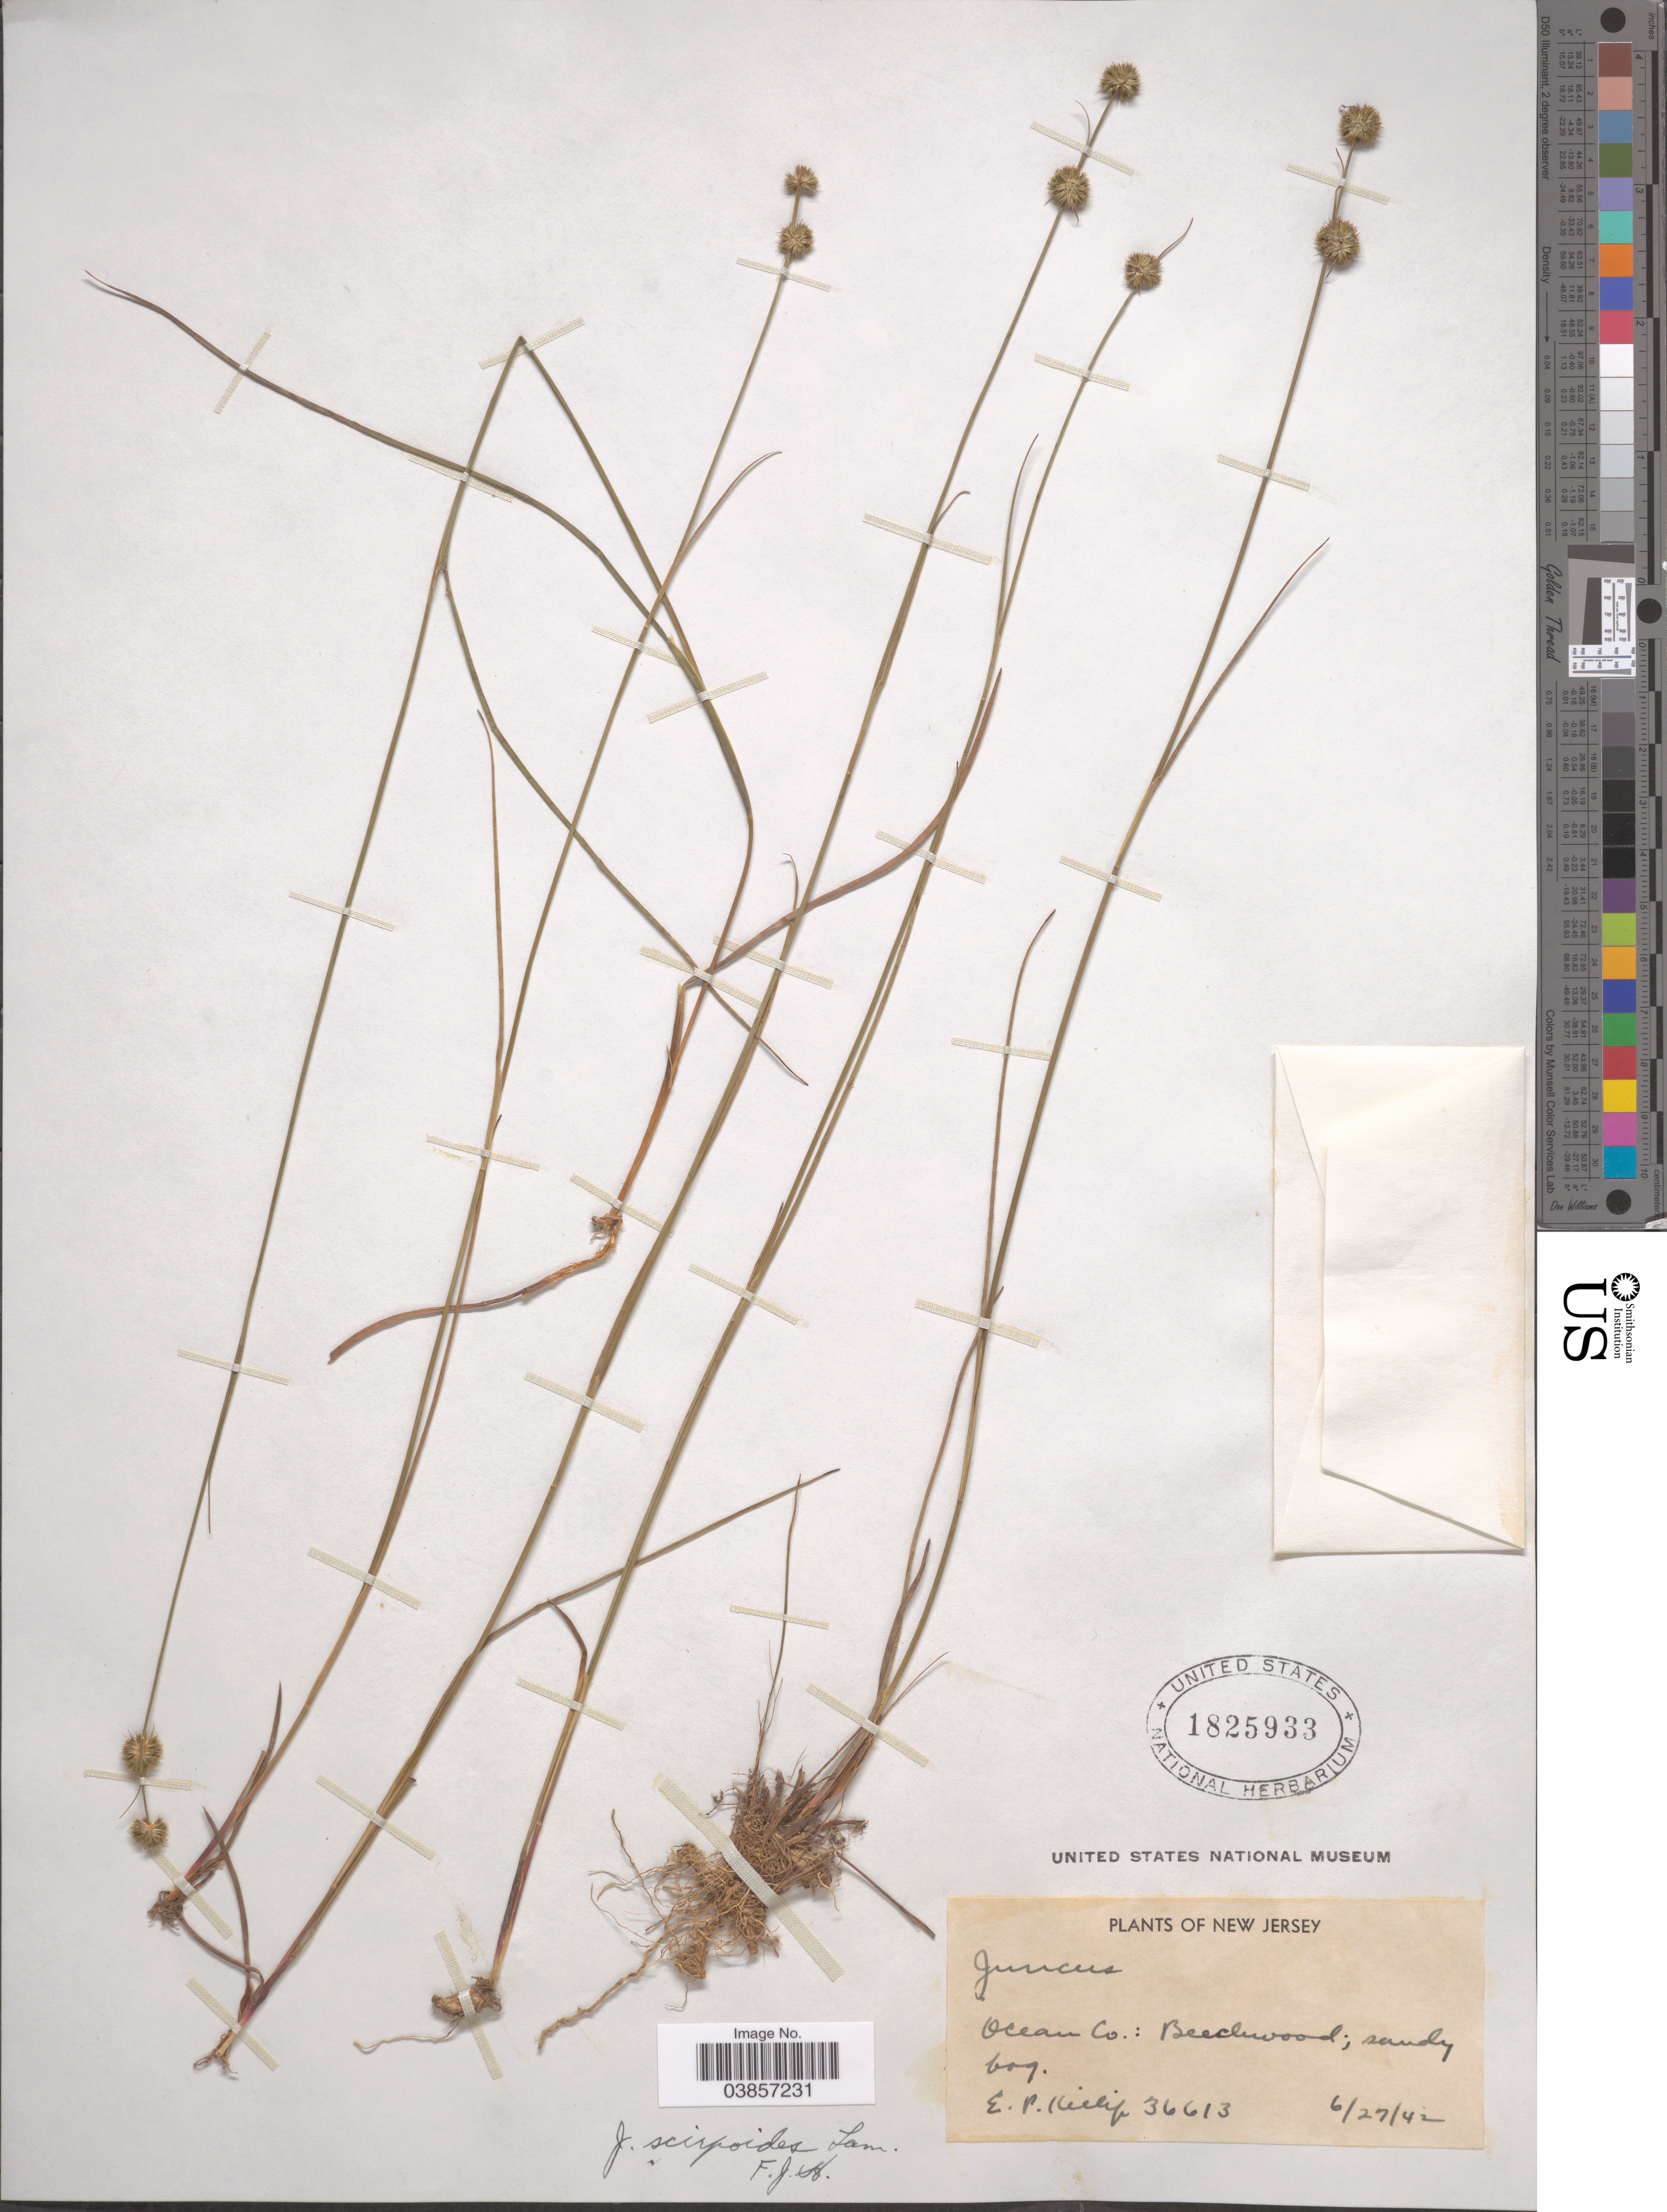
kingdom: Plantae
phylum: Tracheophyta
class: Liliopsida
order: Poales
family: Juncaceae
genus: Juncus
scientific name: Juncus scirpoides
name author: Lam.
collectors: E. P. Killip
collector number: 36613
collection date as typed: Transcribed d/m/y: 27/6/42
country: United States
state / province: New Jersey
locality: Ocean Co.: Beachwood.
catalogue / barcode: US 1825933